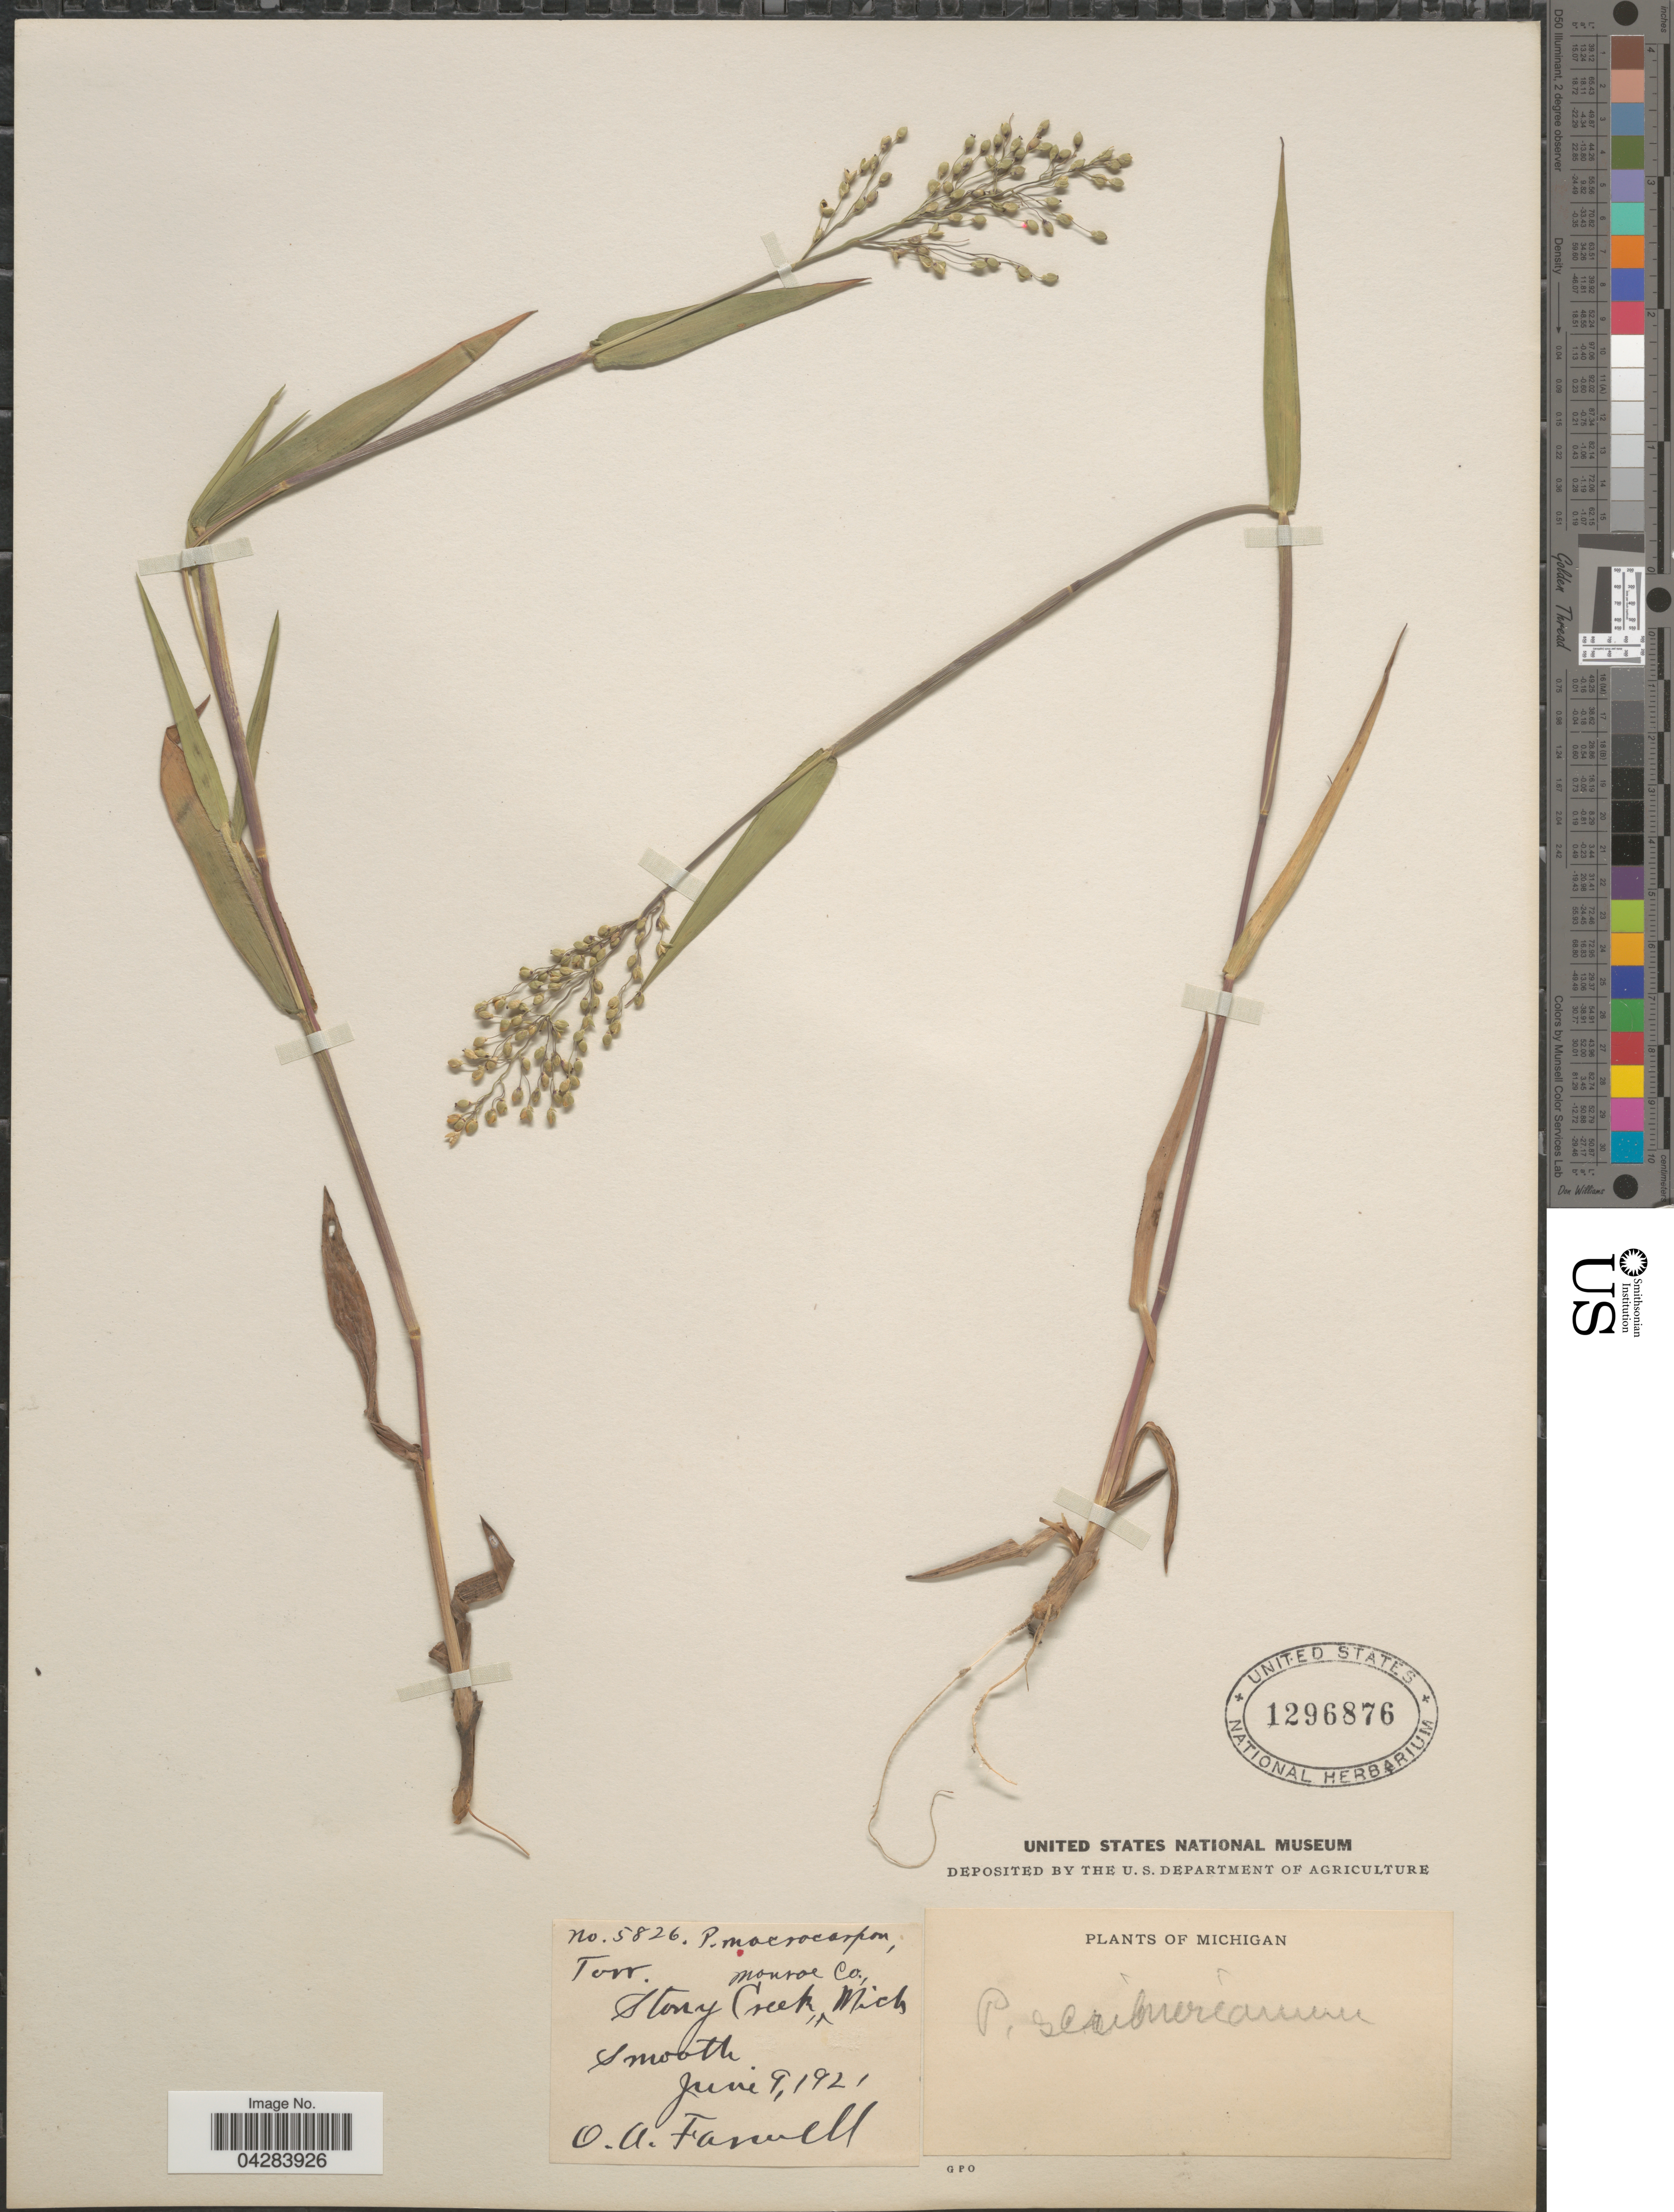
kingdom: Plantae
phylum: Tracheophyta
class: Liliopsida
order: Poales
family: Poaceae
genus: Dichanthelium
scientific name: Dichanthelium oligosanthes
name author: (Schult.) Gould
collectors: O. Farwell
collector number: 5826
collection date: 1921-06-09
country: United States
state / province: Michigan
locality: Monroe Co. Stony Creek, Smooth.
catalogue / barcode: US 1296876